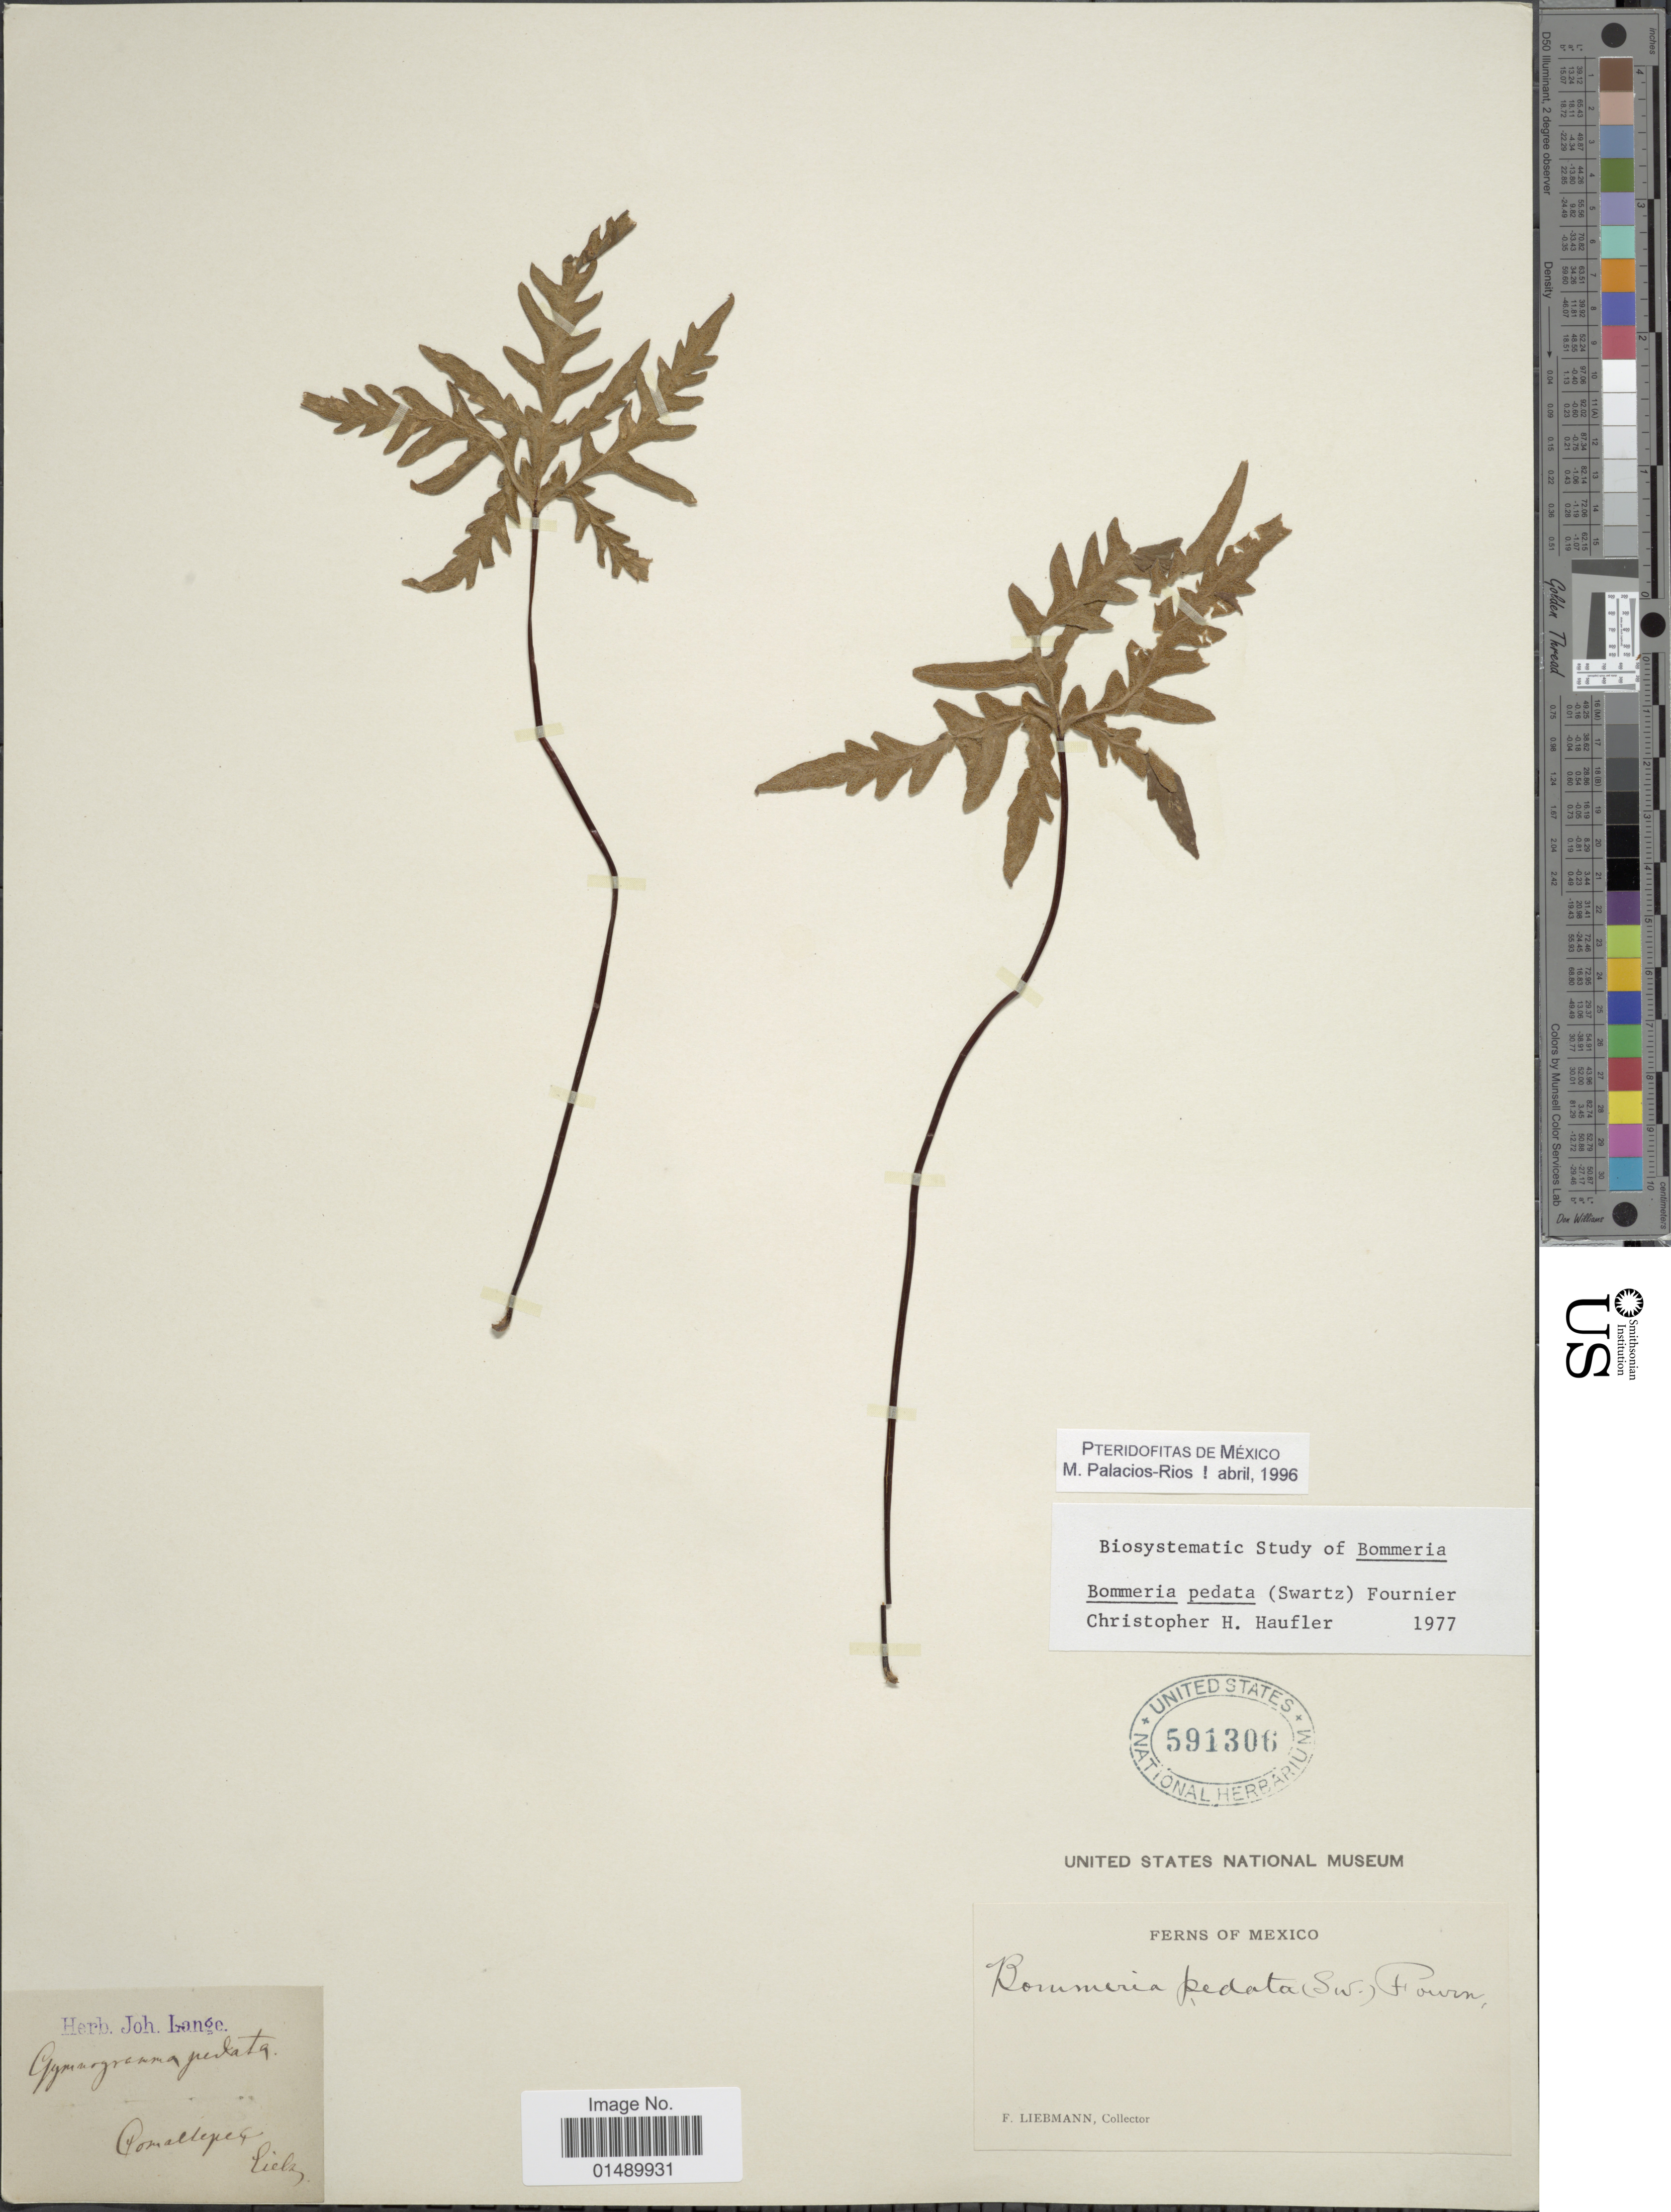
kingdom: Plantae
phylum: Tracheophyta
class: Polypodiopsida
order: Polypodiales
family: Pteridaceae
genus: Bommeria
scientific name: Bommeria pedata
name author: (Sw.) E. Fourn.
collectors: F. Liebmann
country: Mexico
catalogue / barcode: US 591306